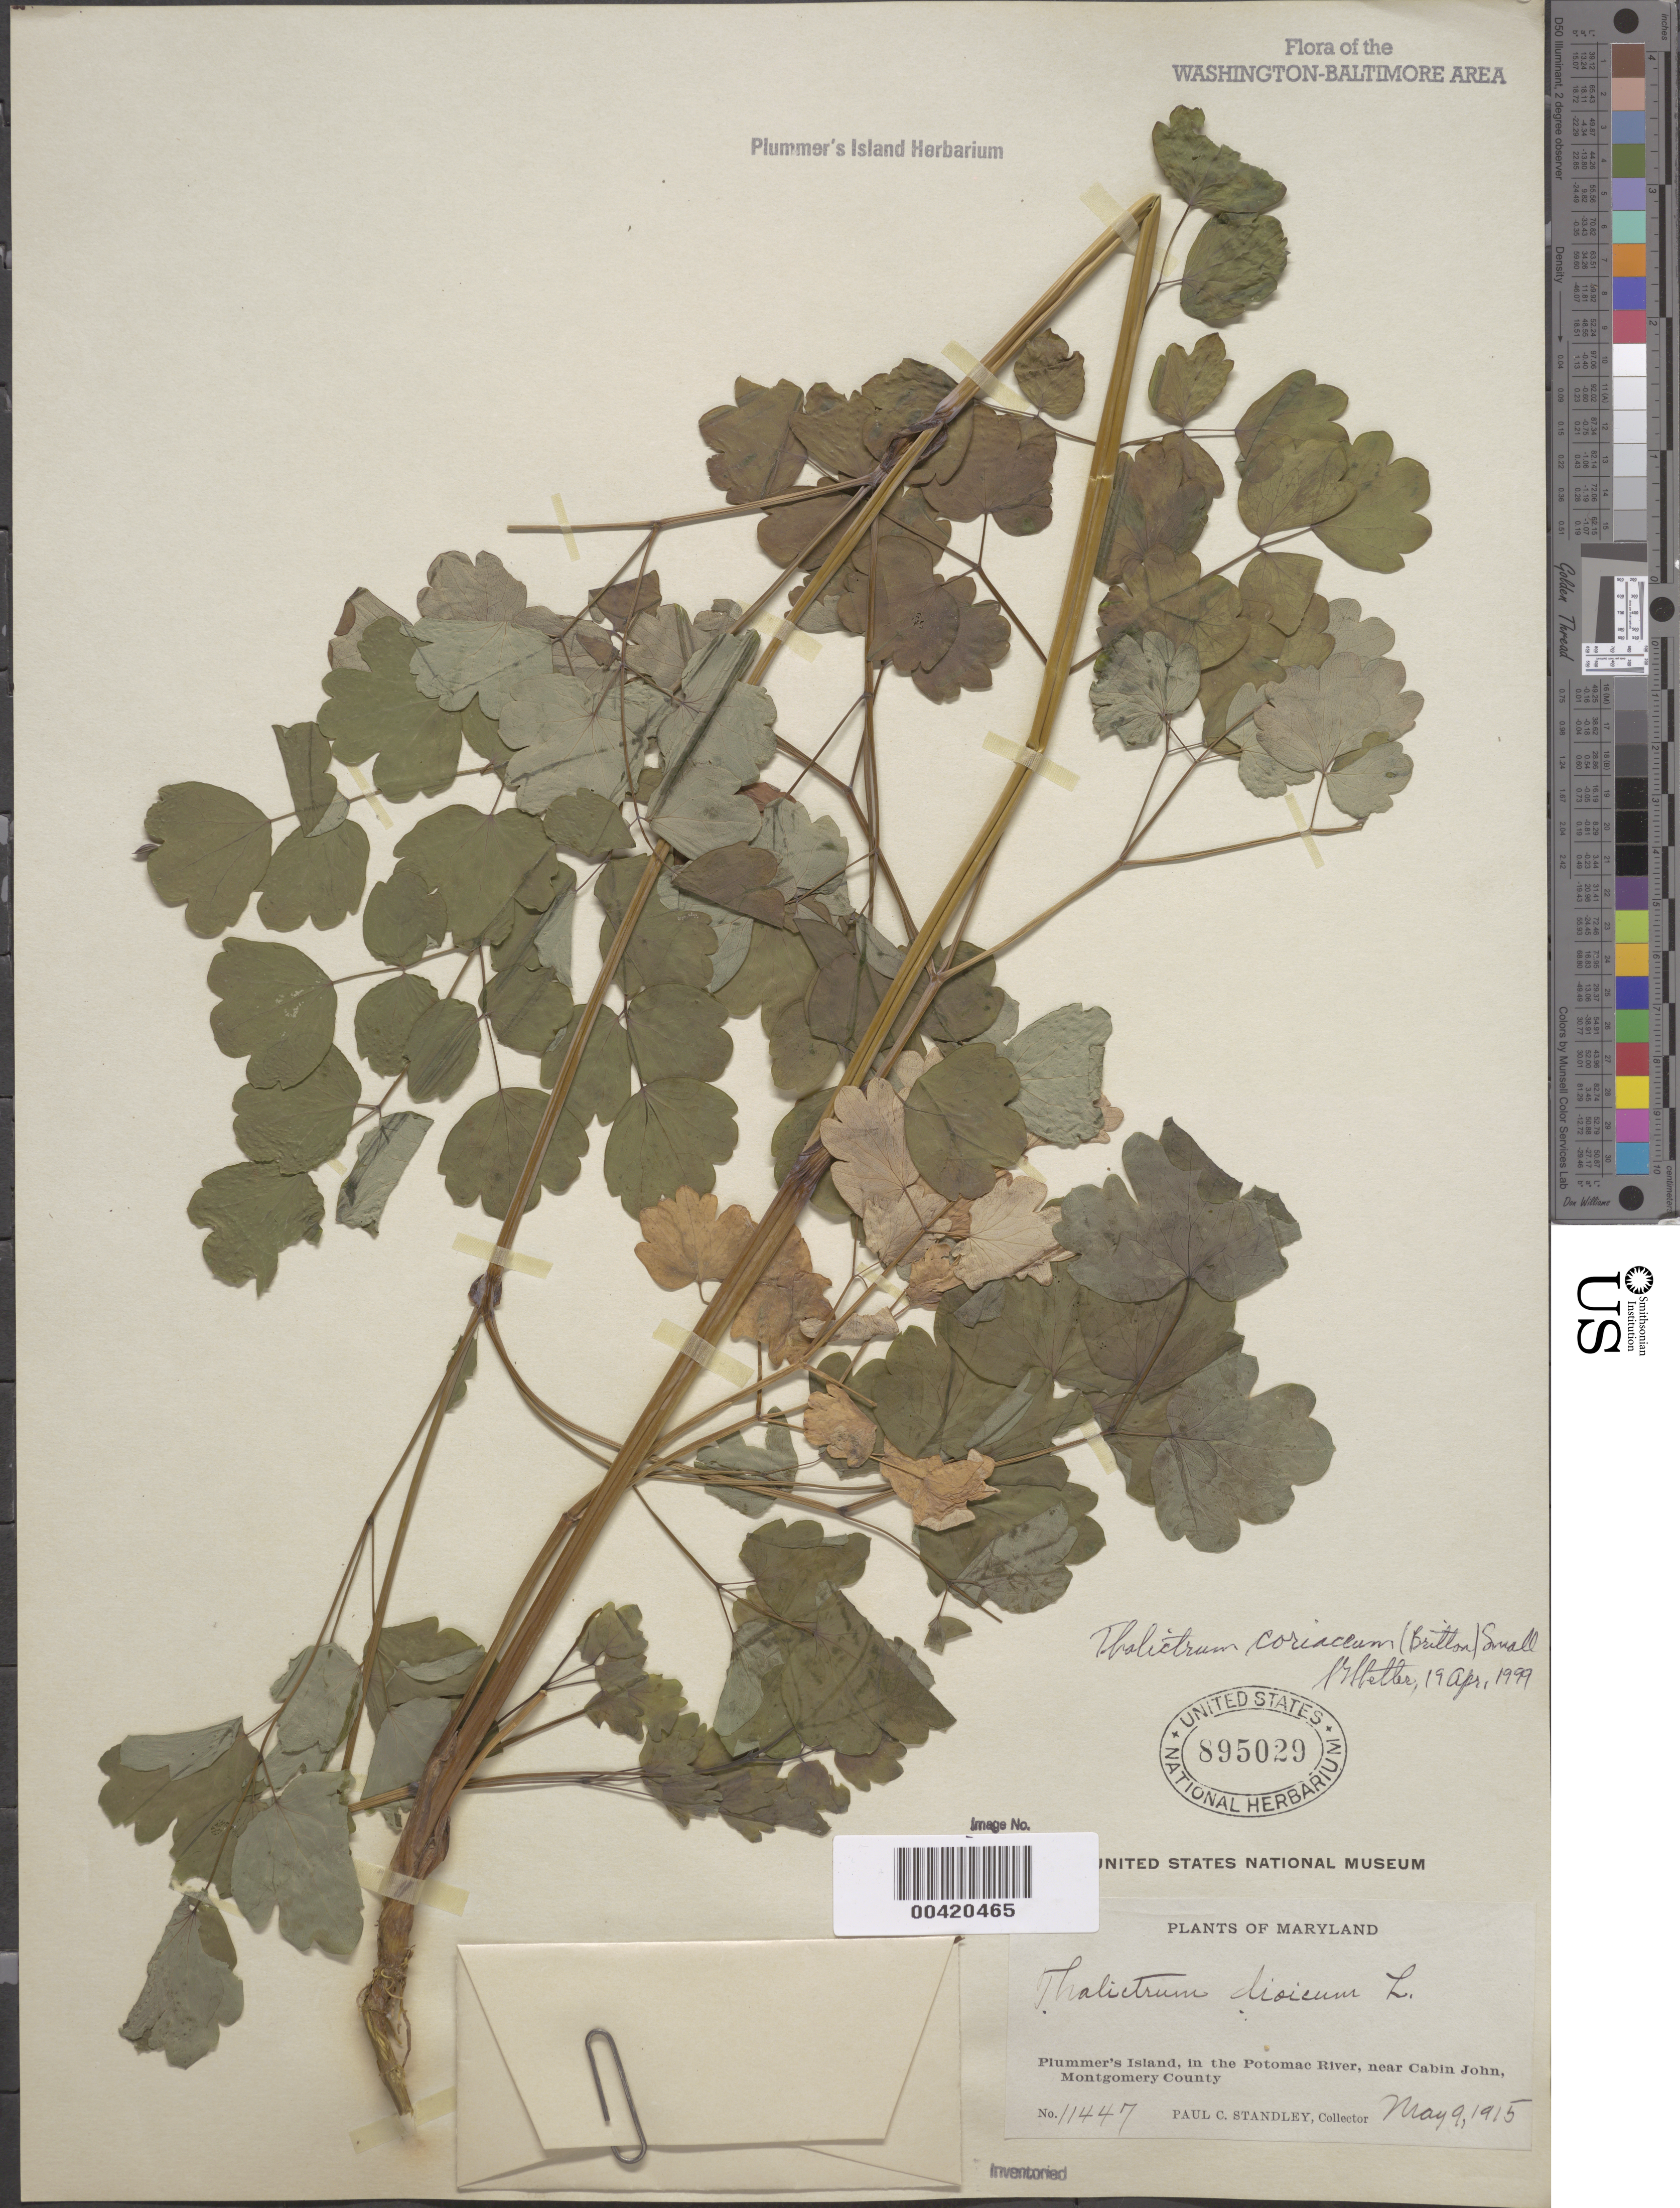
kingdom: Plantae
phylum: Tracheophyta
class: Magnoliopsida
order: Ranunculales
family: Ranunculaceae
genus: Thalictrum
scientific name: Thalictrum coriaceum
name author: (Britton) Small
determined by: Shetler, Stanwyn G., (US), NMNH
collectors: P. C. Standley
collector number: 11447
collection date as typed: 09 May 1915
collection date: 1915-05-09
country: United States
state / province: Maryland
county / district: Montgomery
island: Plummers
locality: Plummer's Island C. & O. Canal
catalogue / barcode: US 895029